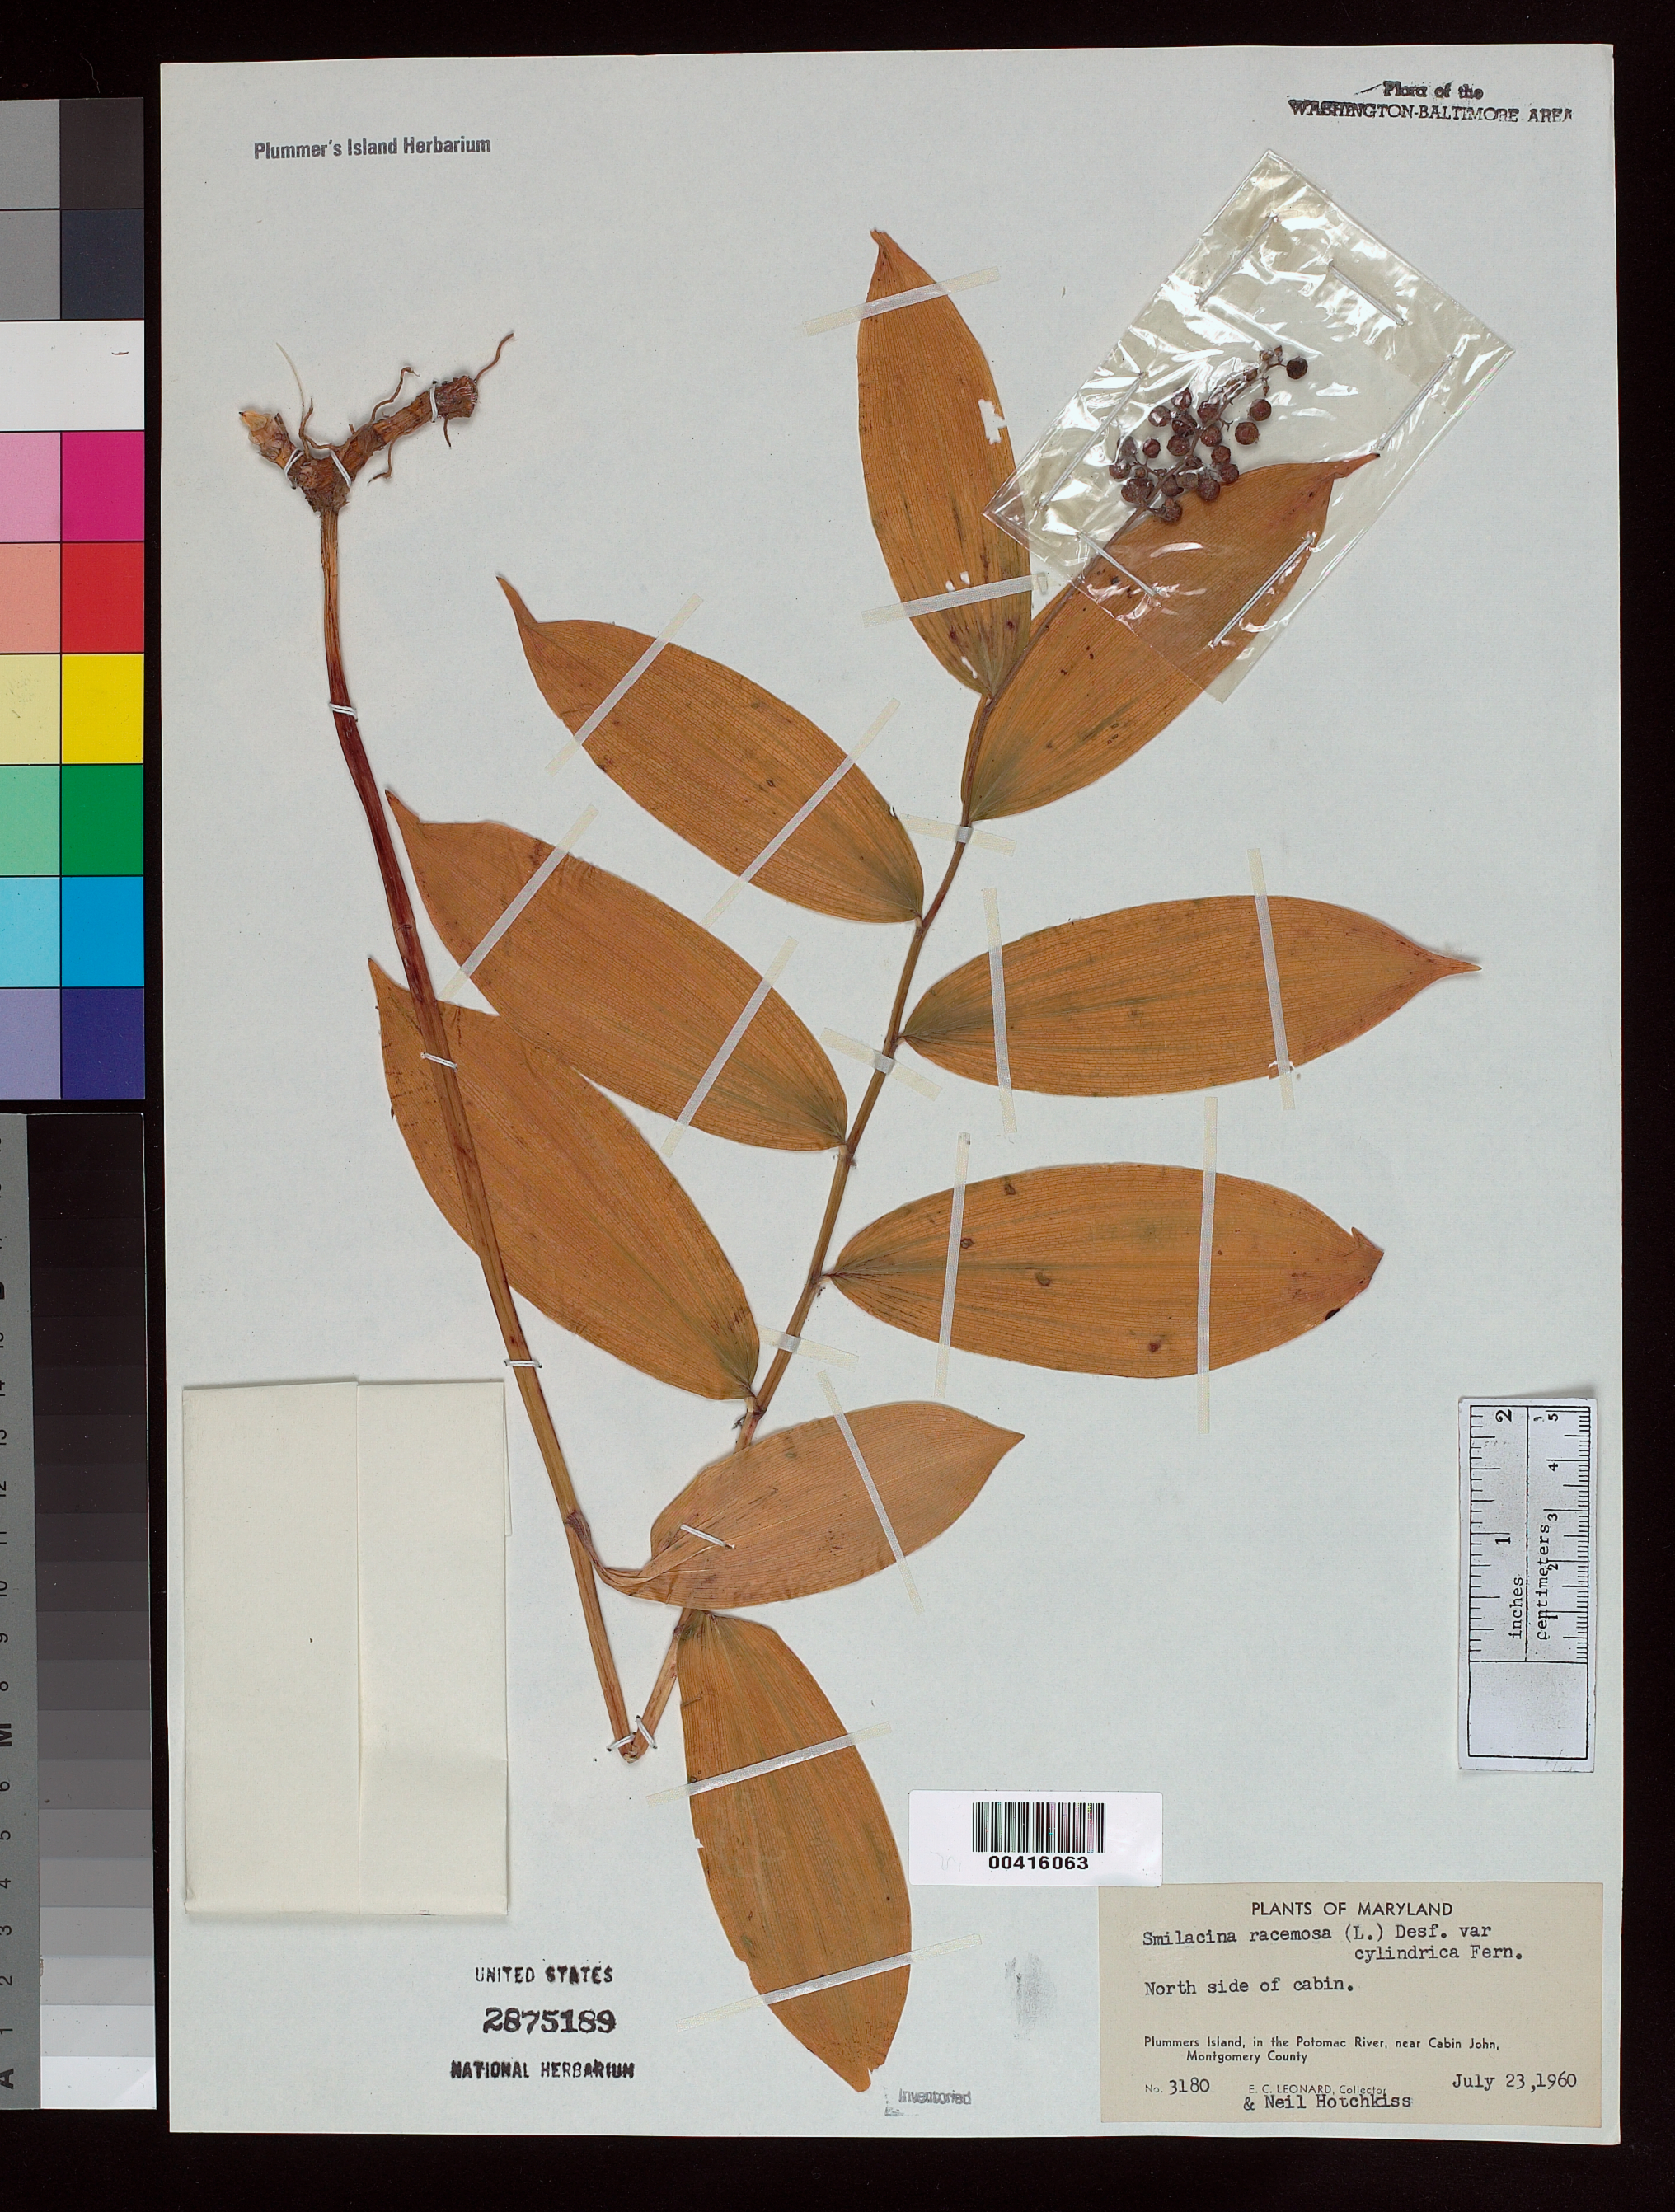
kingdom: Plantae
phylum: Tracheophyta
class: Liliopsida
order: Asparagales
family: Asparagaceae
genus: Maianthemum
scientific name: Maianthemum racemosum subsp. racemosum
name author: (L.) Link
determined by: Strong, Mark T., (BOT), Smithsonian Institution - National Museum of Natural History (UNITED STATES)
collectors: E. C. Leonard & N. Hotchkiss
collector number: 3180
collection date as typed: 23 Jul 1960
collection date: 1960-07-23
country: United States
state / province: Maryland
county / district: Montgomery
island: Plummers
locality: Plummer's Island; north side of cabin C. & O. Canal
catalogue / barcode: US 2875189